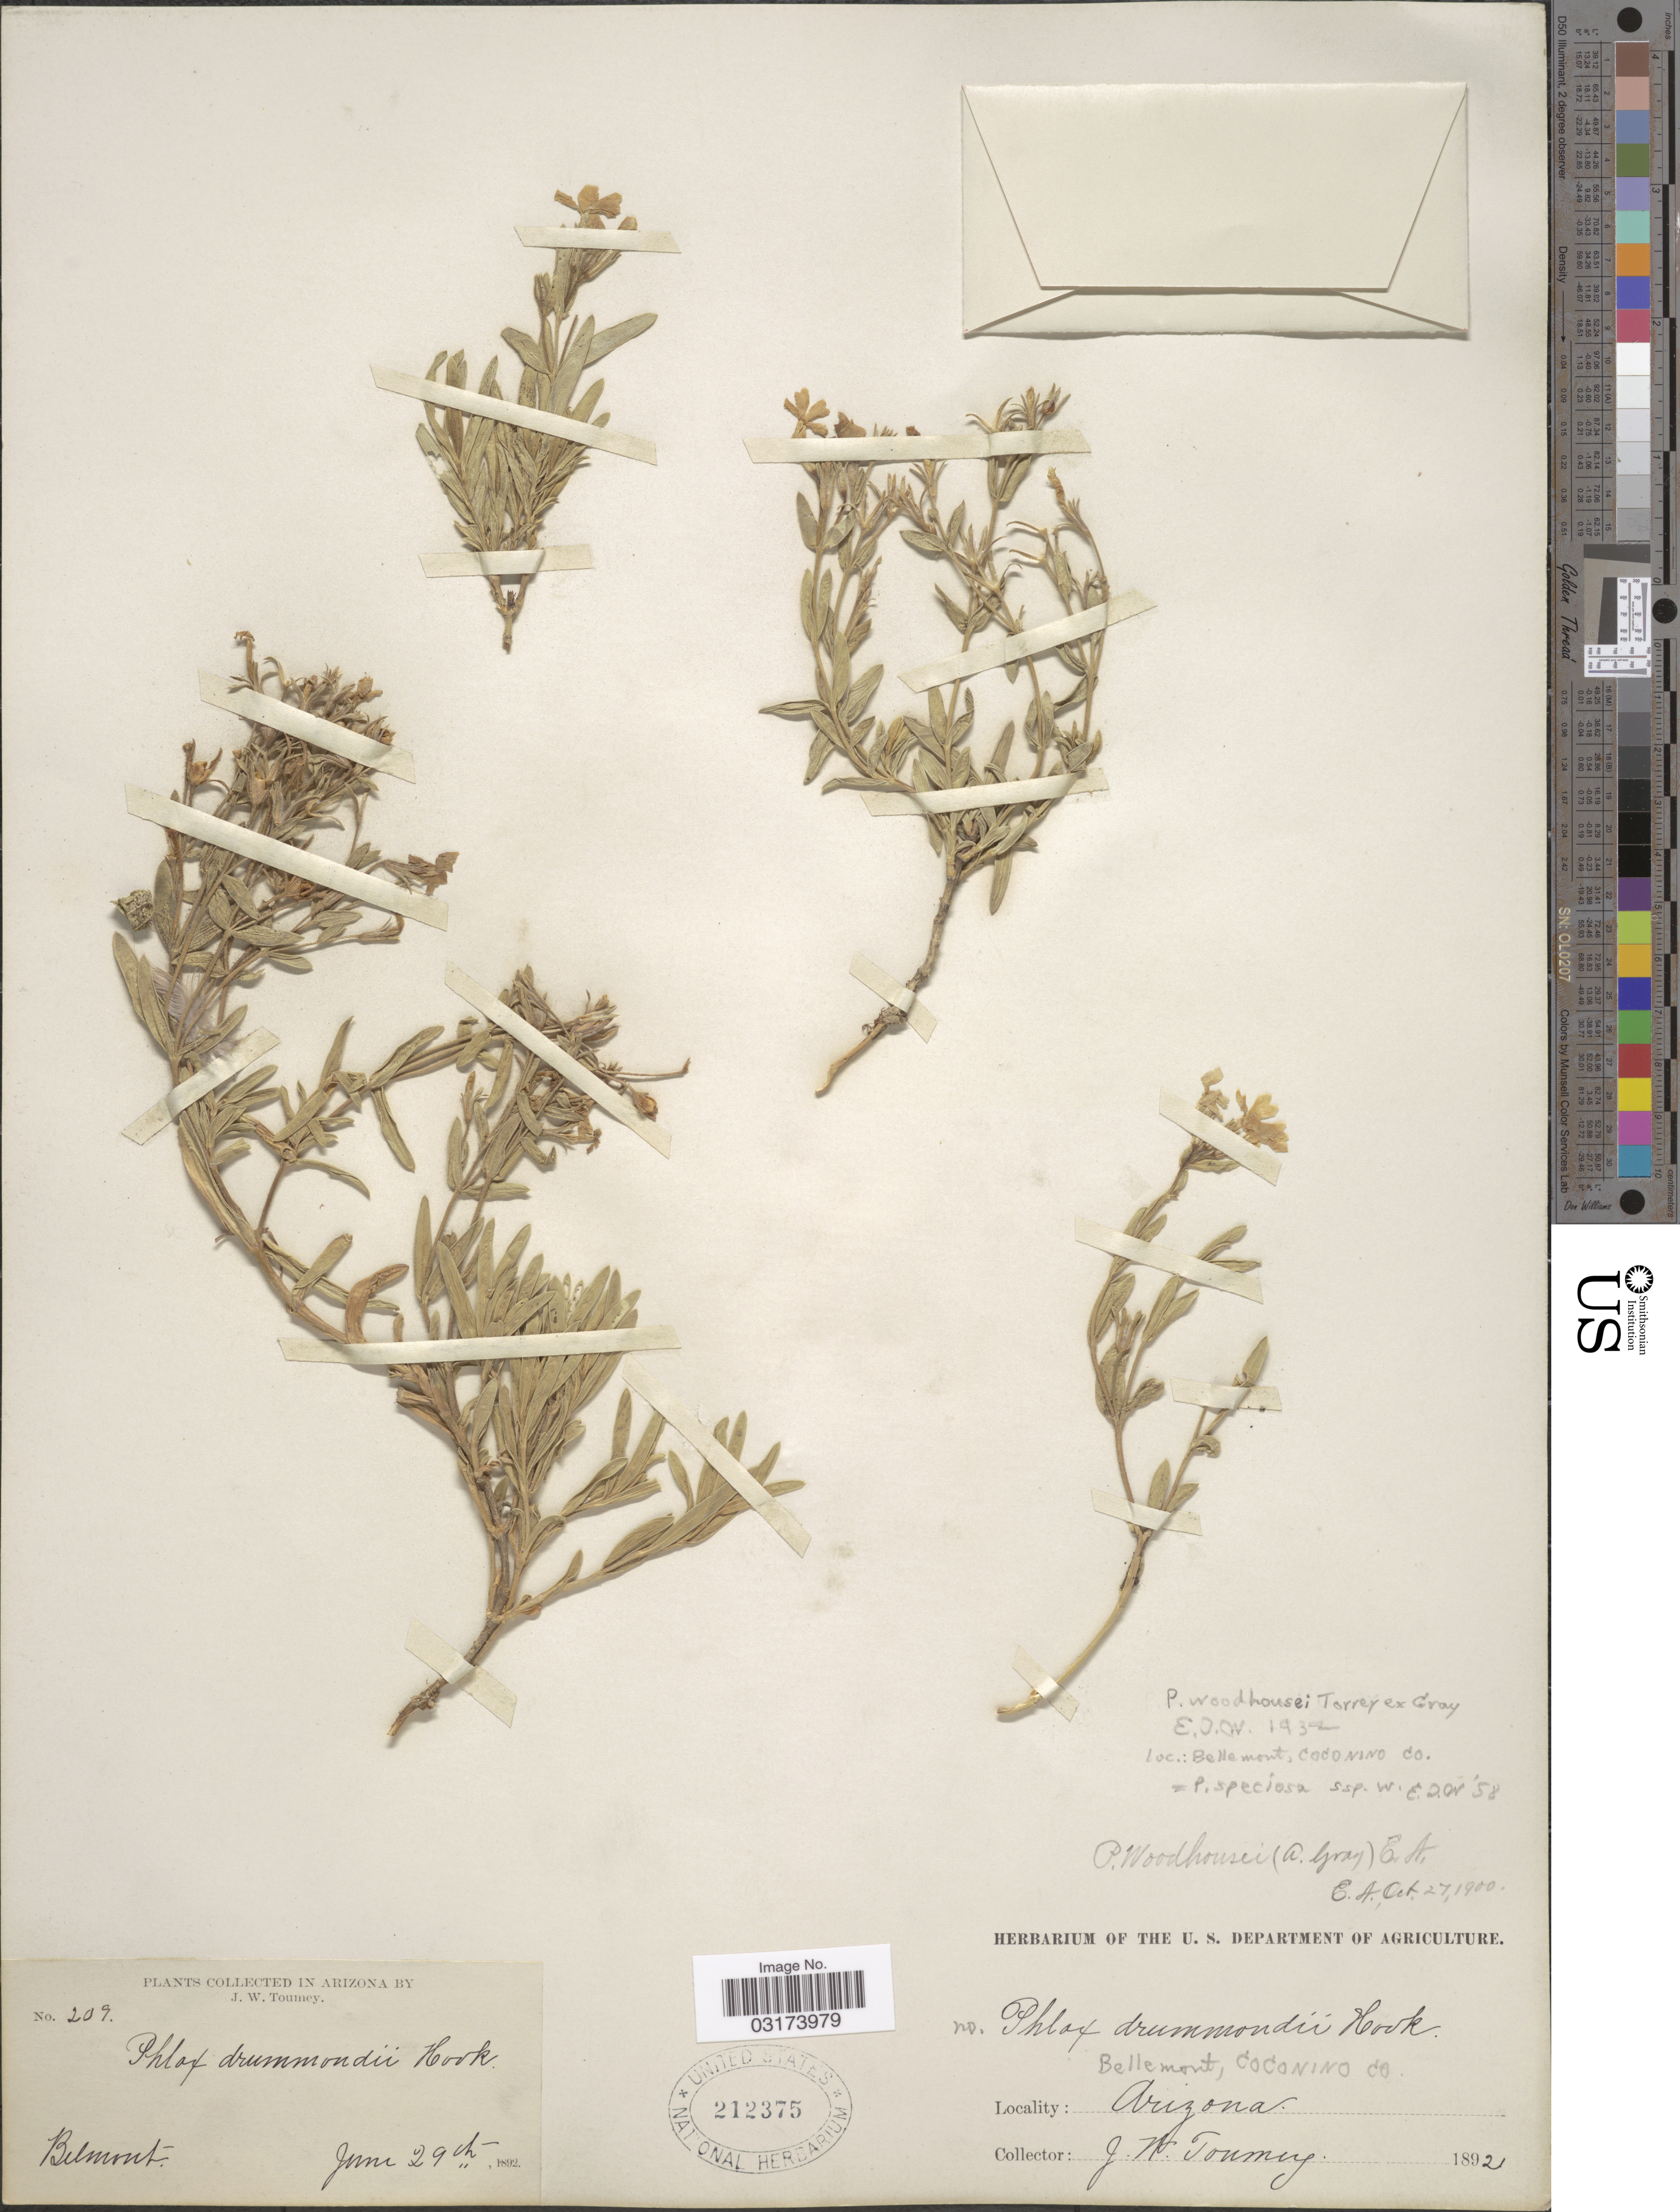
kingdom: Plantae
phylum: Tracheophyta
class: Magnoliopsida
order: Ericales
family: Polemoniaceae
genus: Phlox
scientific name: Phlox woodhousei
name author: (A. Gray) E.E. Nelson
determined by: Mayfield, M. H.; Ferguson, C. J.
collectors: J. W. Toumey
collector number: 209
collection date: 1892-06-29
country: United States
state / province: Arizona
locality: Bellemont, Coconino Co.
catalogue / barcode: US 212375